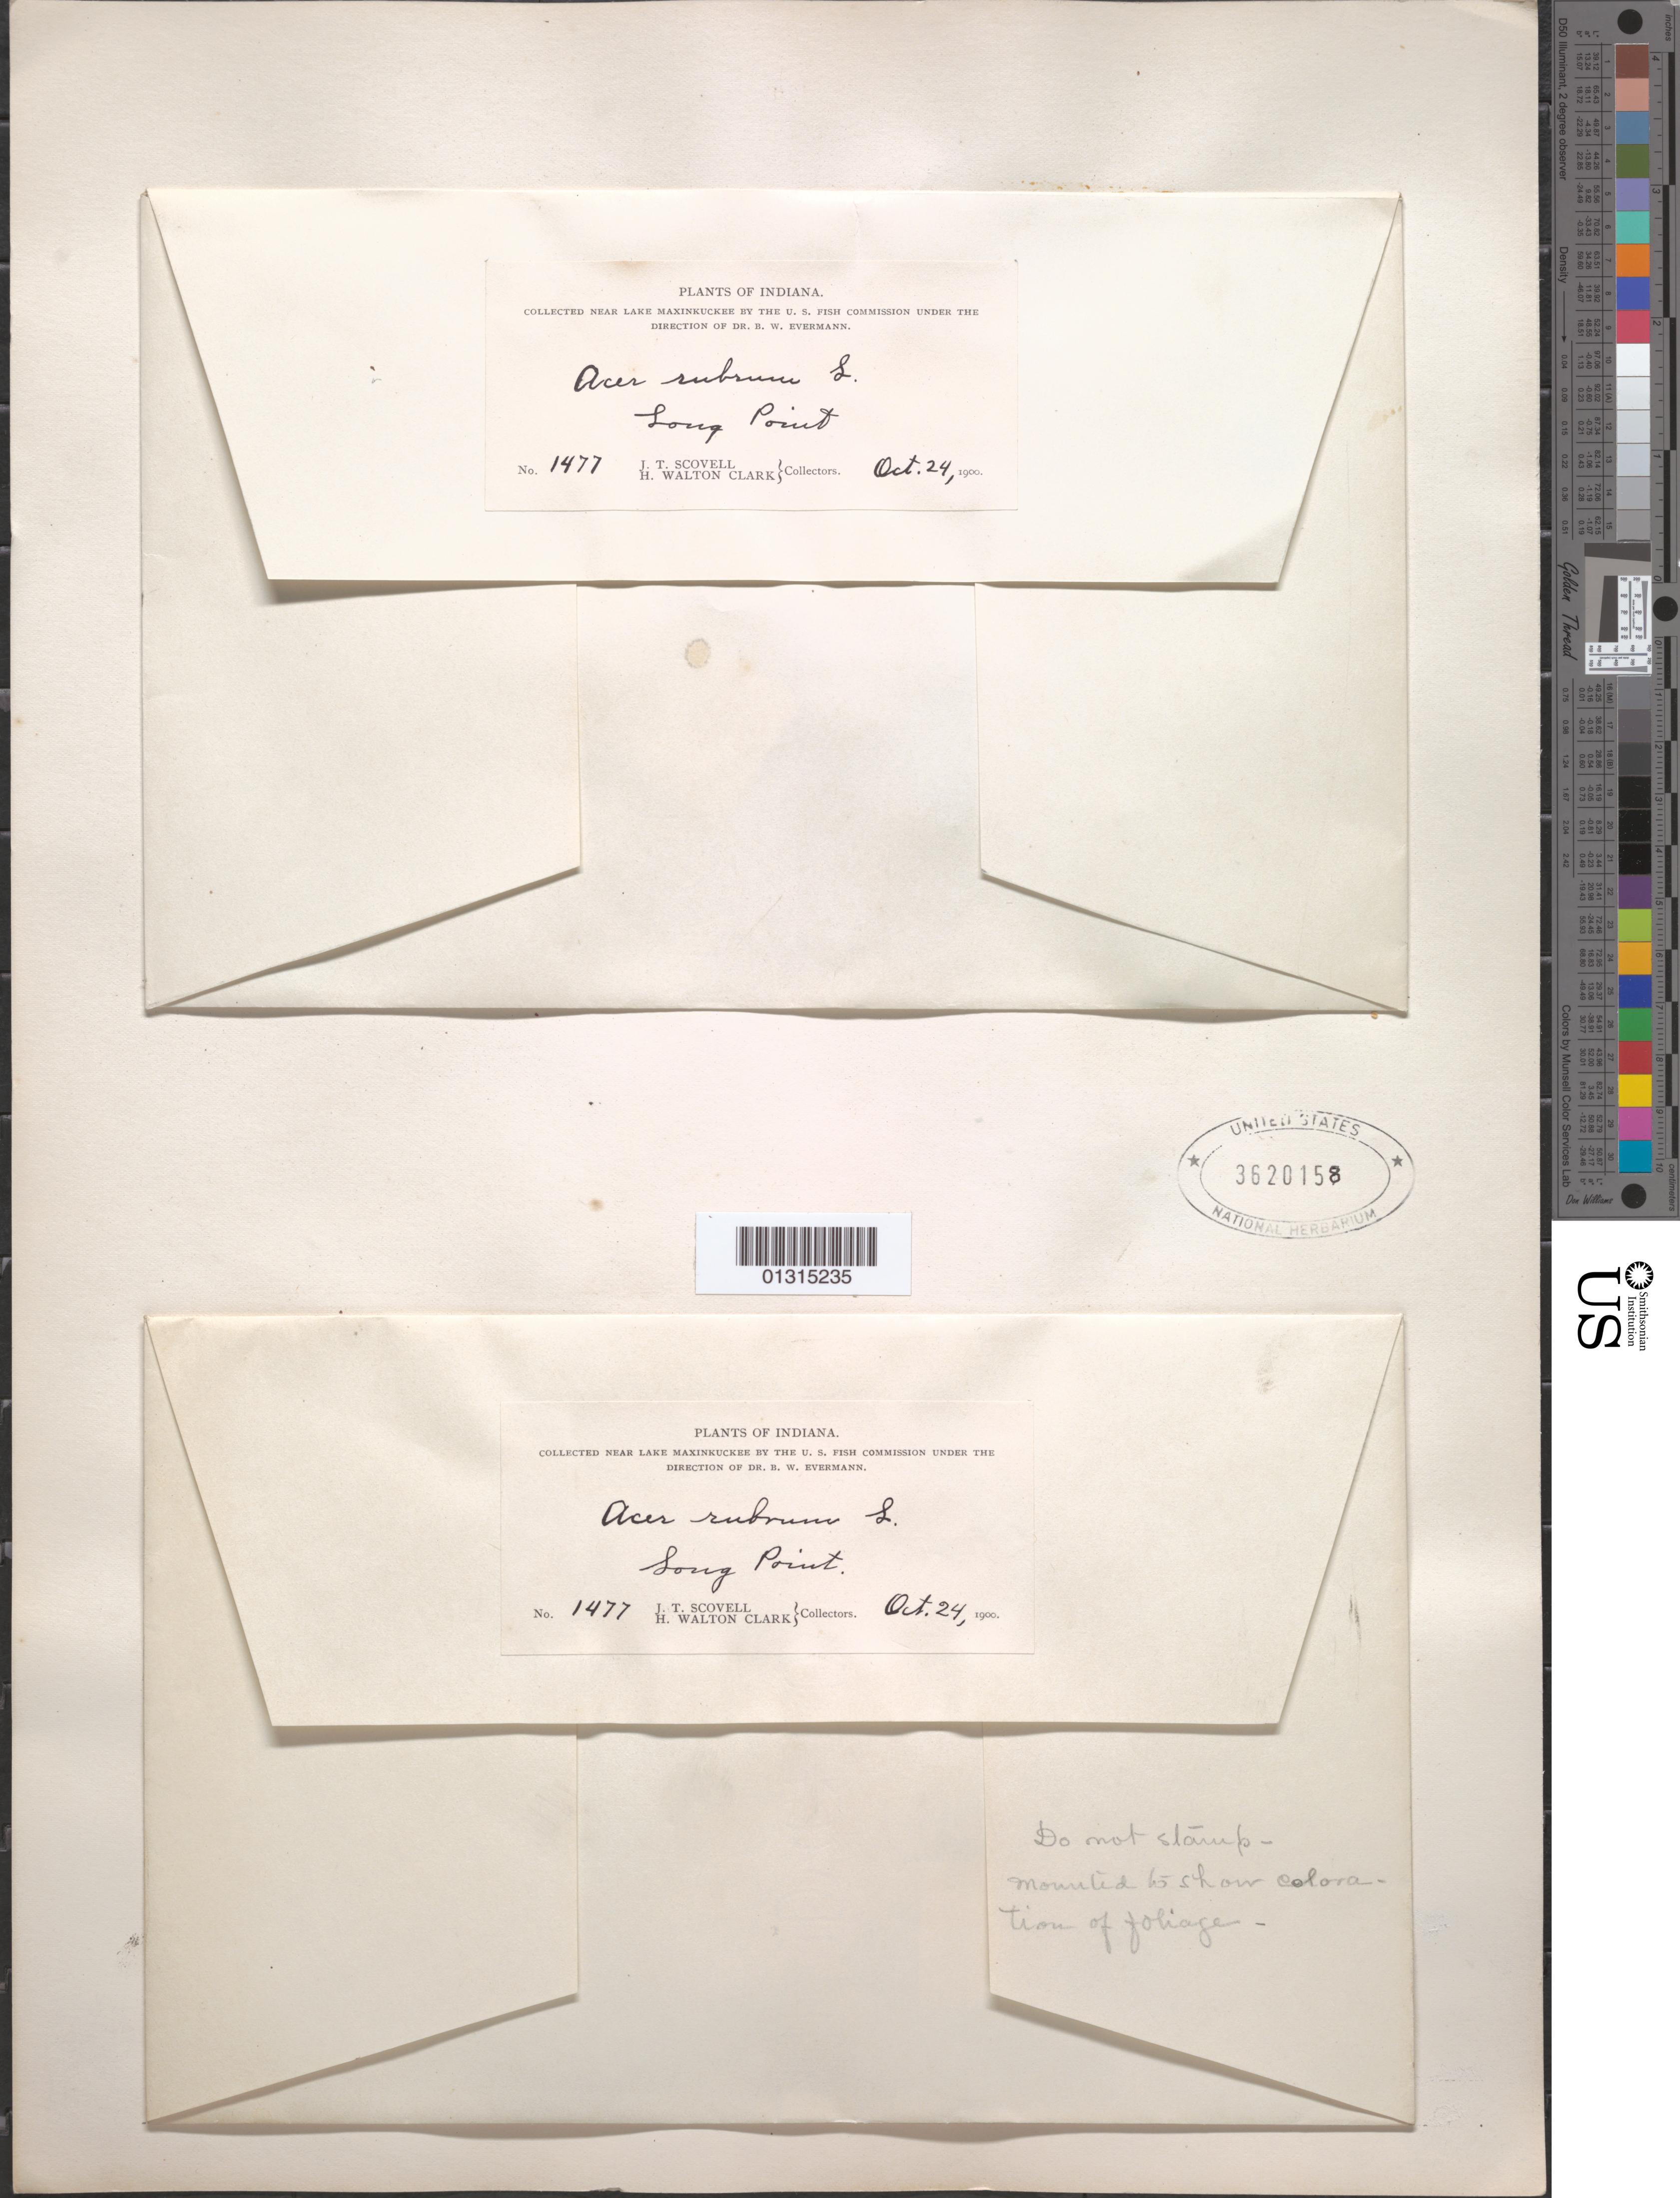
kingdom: Plantae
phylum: Tracheophyta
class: Magnoliopsida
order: Sapindales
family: Sapindaceae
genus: Acer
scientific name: Acer rubrum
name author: L.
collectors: J. T. Scovell & H. W. Clark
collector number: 1477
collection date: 1900-10-24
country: United States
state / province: Indiana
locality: Lake Maxinkuckee vicinity, Long Point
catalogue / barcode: US 3620158